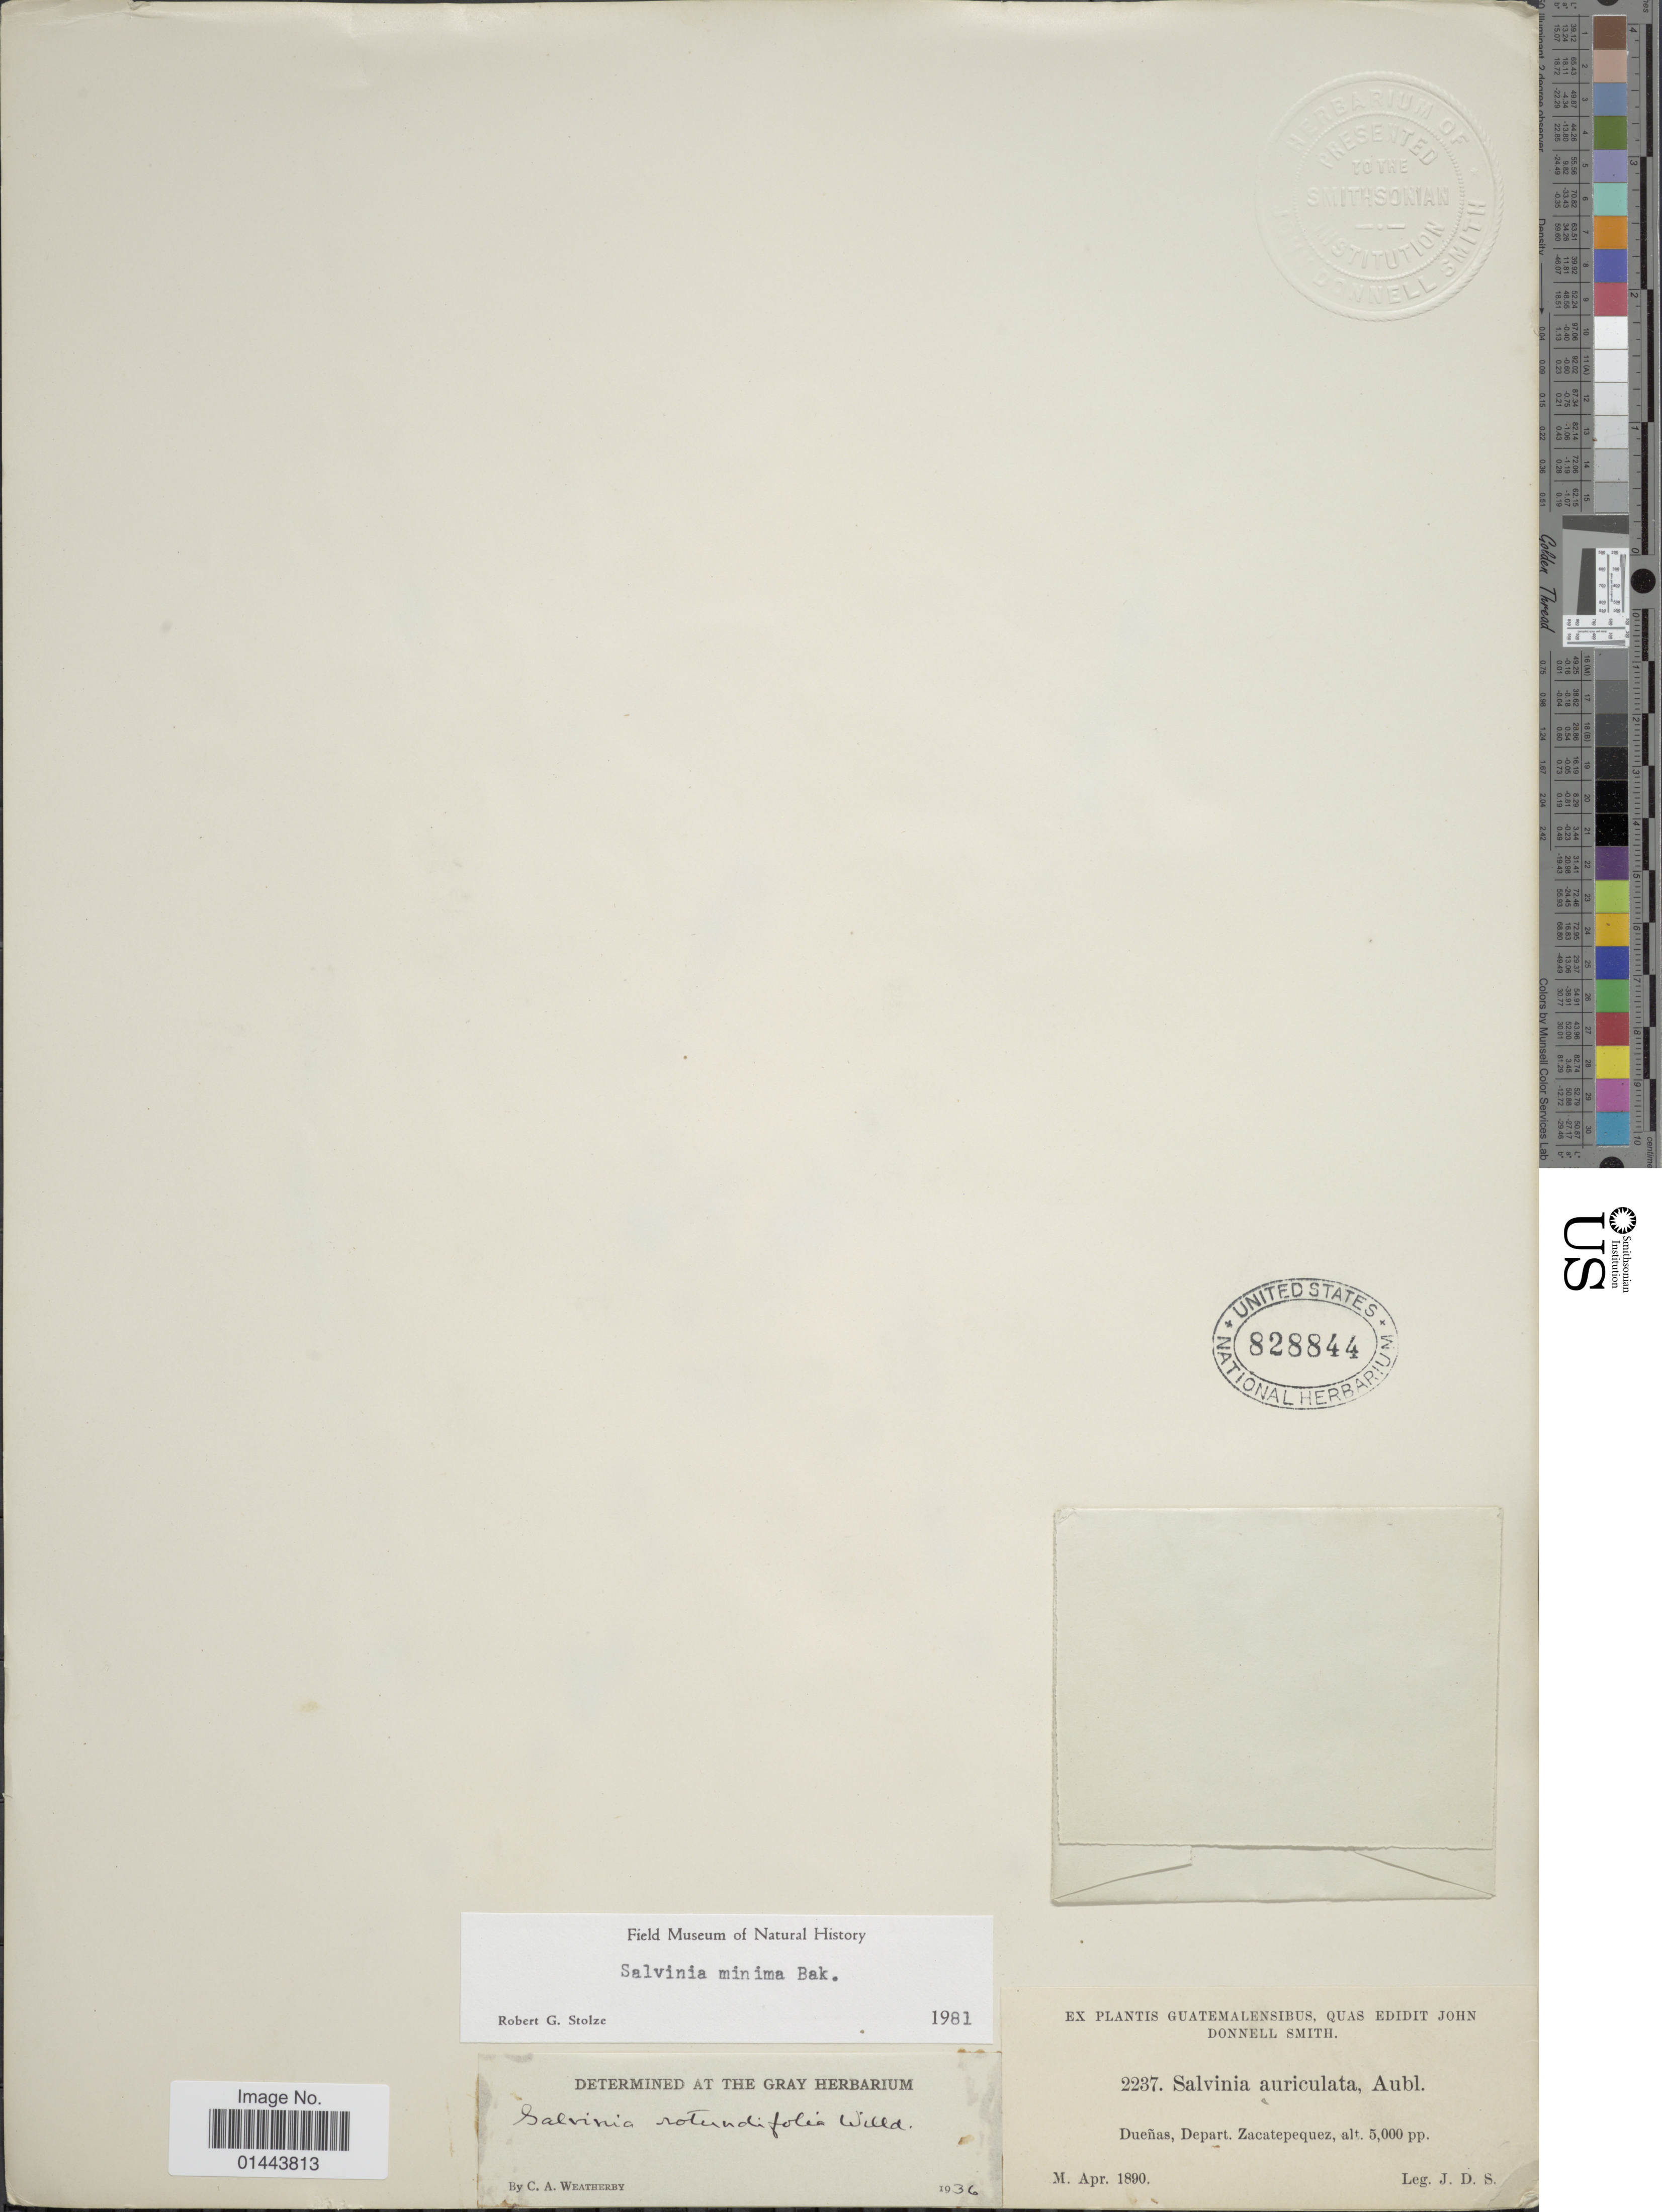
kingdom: Plantae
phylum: Tracheophyta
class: Polypodiopsida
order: Salviniales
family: Salviniaceae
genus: Salvinia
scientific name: Salvinia minima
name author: Baker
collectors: J. Donnell Smith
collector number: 2237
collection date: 1890-04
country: Guatemala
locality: Dueñas, Depart. Zacatepequez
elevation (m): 1524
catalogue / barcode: US 828844